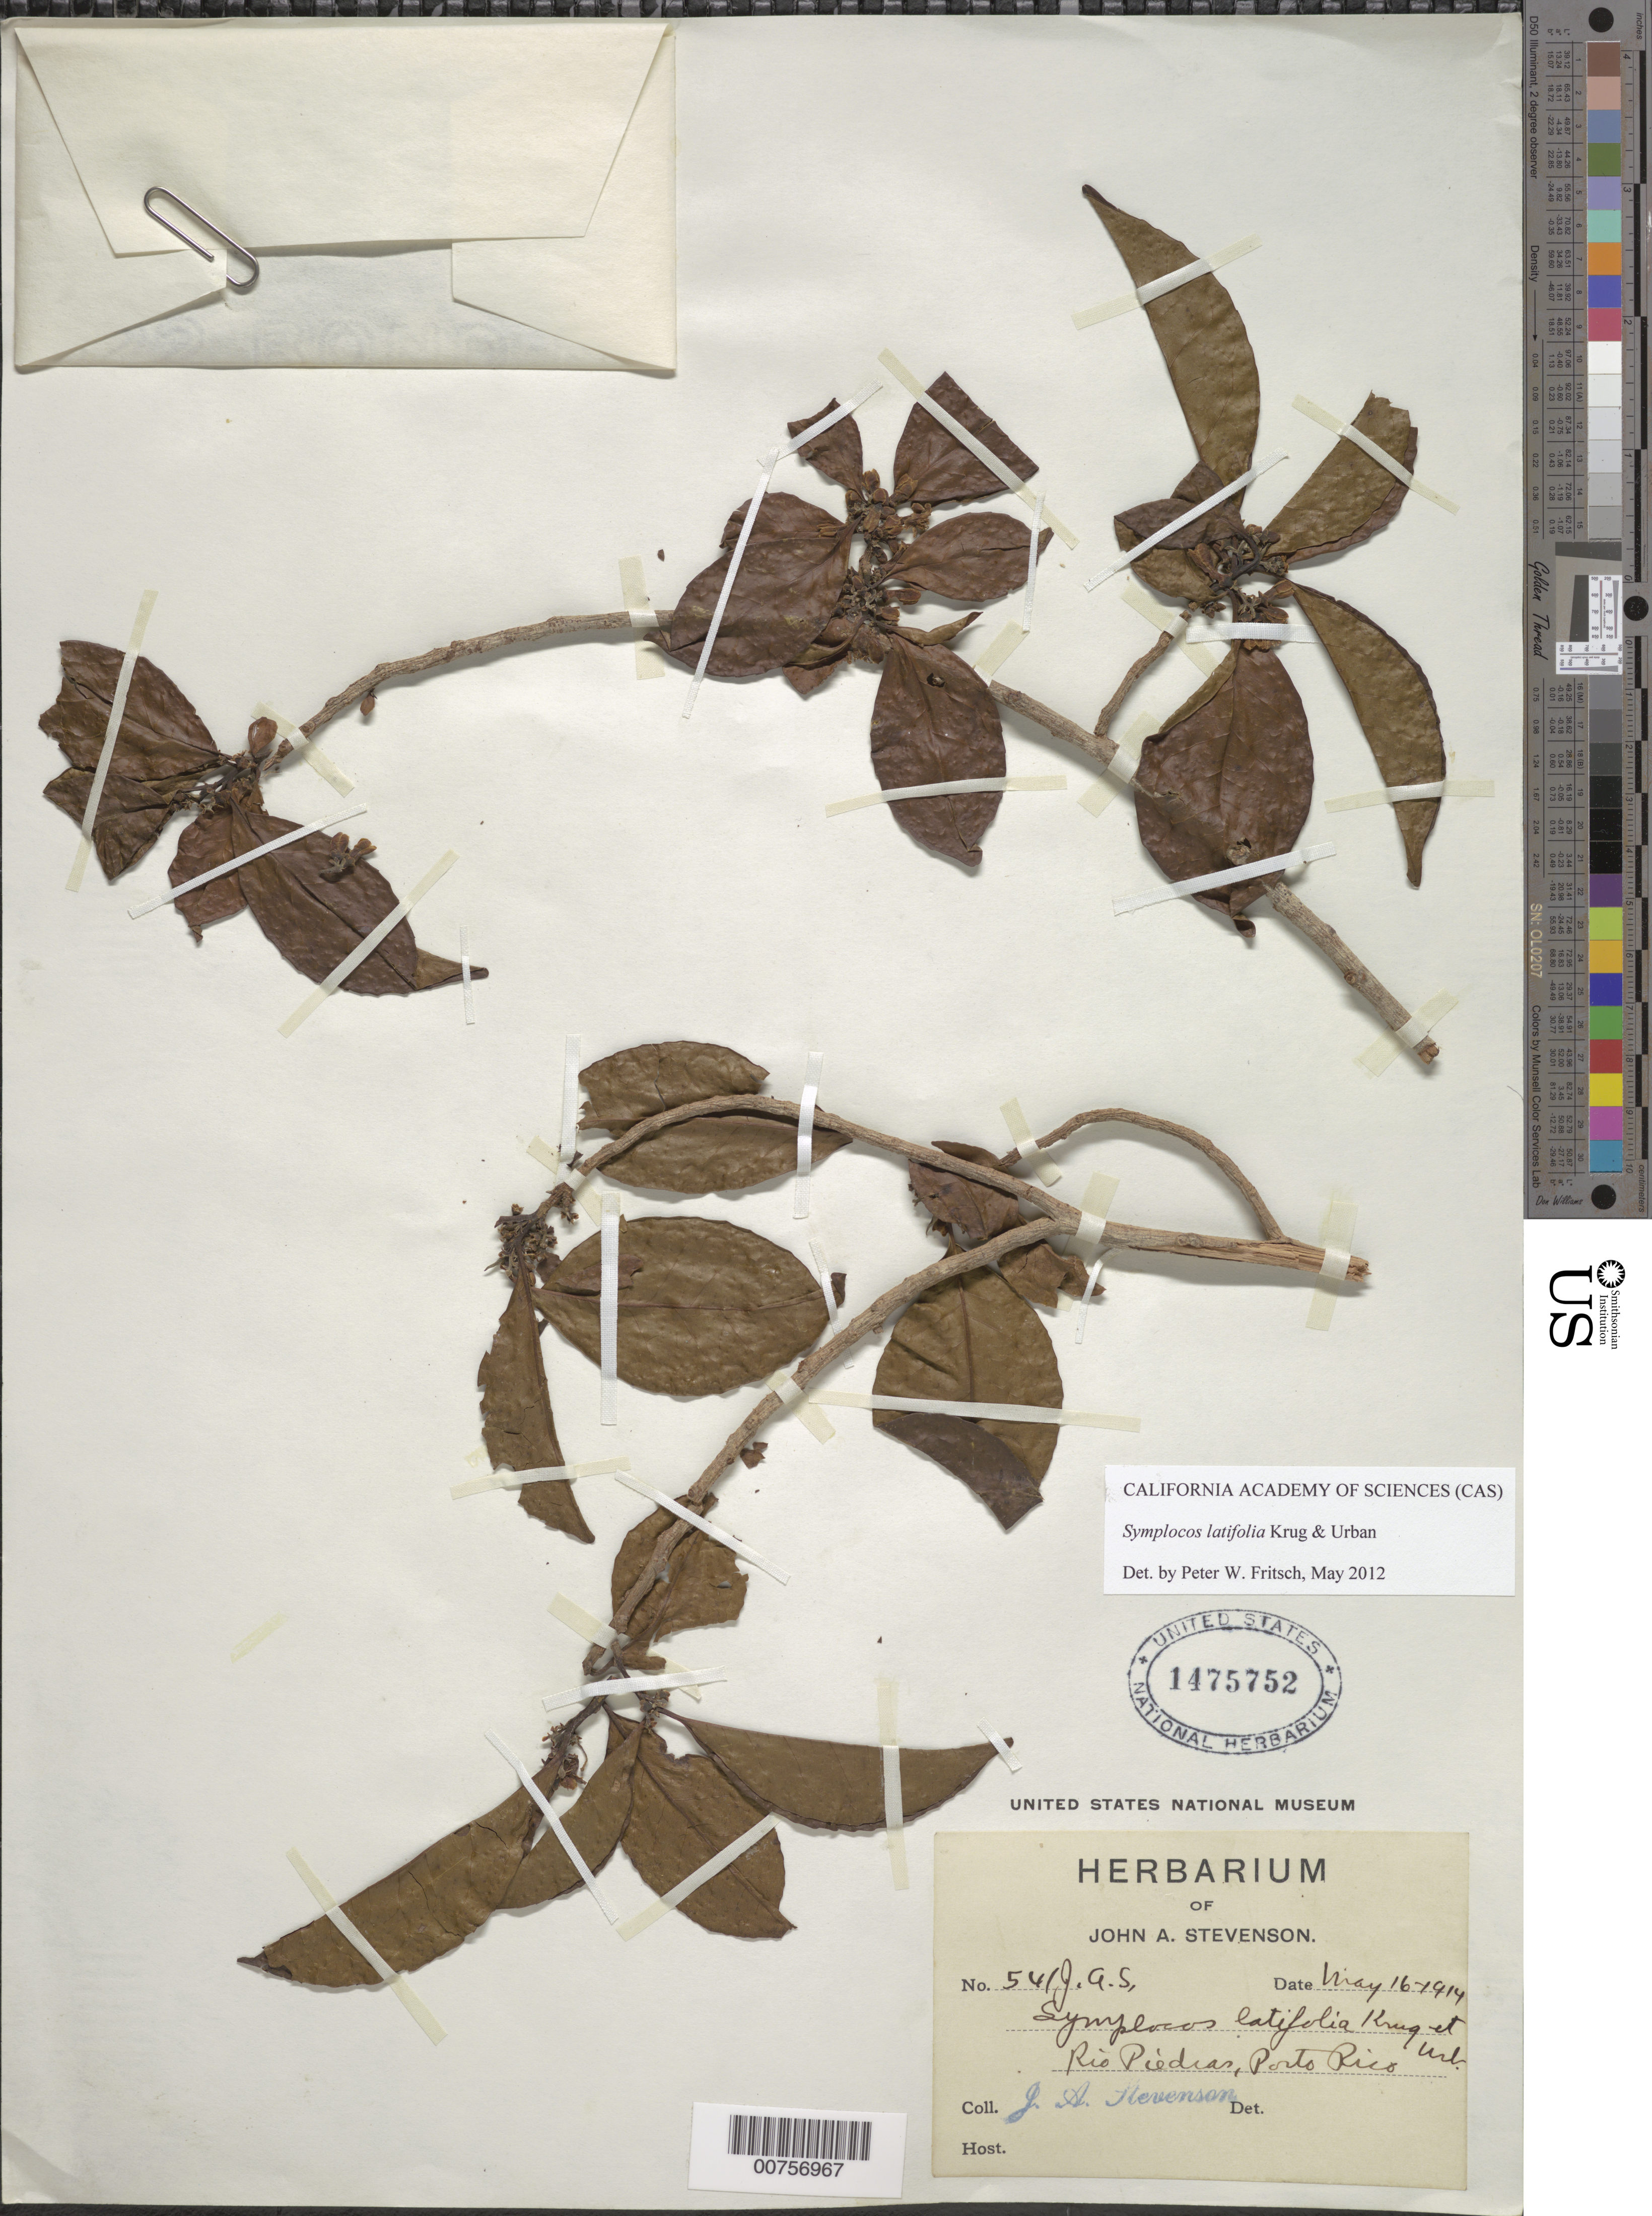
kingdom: Plantae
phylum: Tracheophyta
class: Magnoliopsida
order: Ericales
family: Symplocaceae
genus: Symplocos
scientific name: Symplocos latifolia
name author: Krug & Urb.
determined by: Fritsch, Peter W.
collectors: J. Stevenson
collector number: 541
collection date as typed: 16 May 1914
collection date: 1914-05-16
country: Puerto Rico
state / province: San Juan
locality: Río Piedras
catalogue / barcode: US 1475752